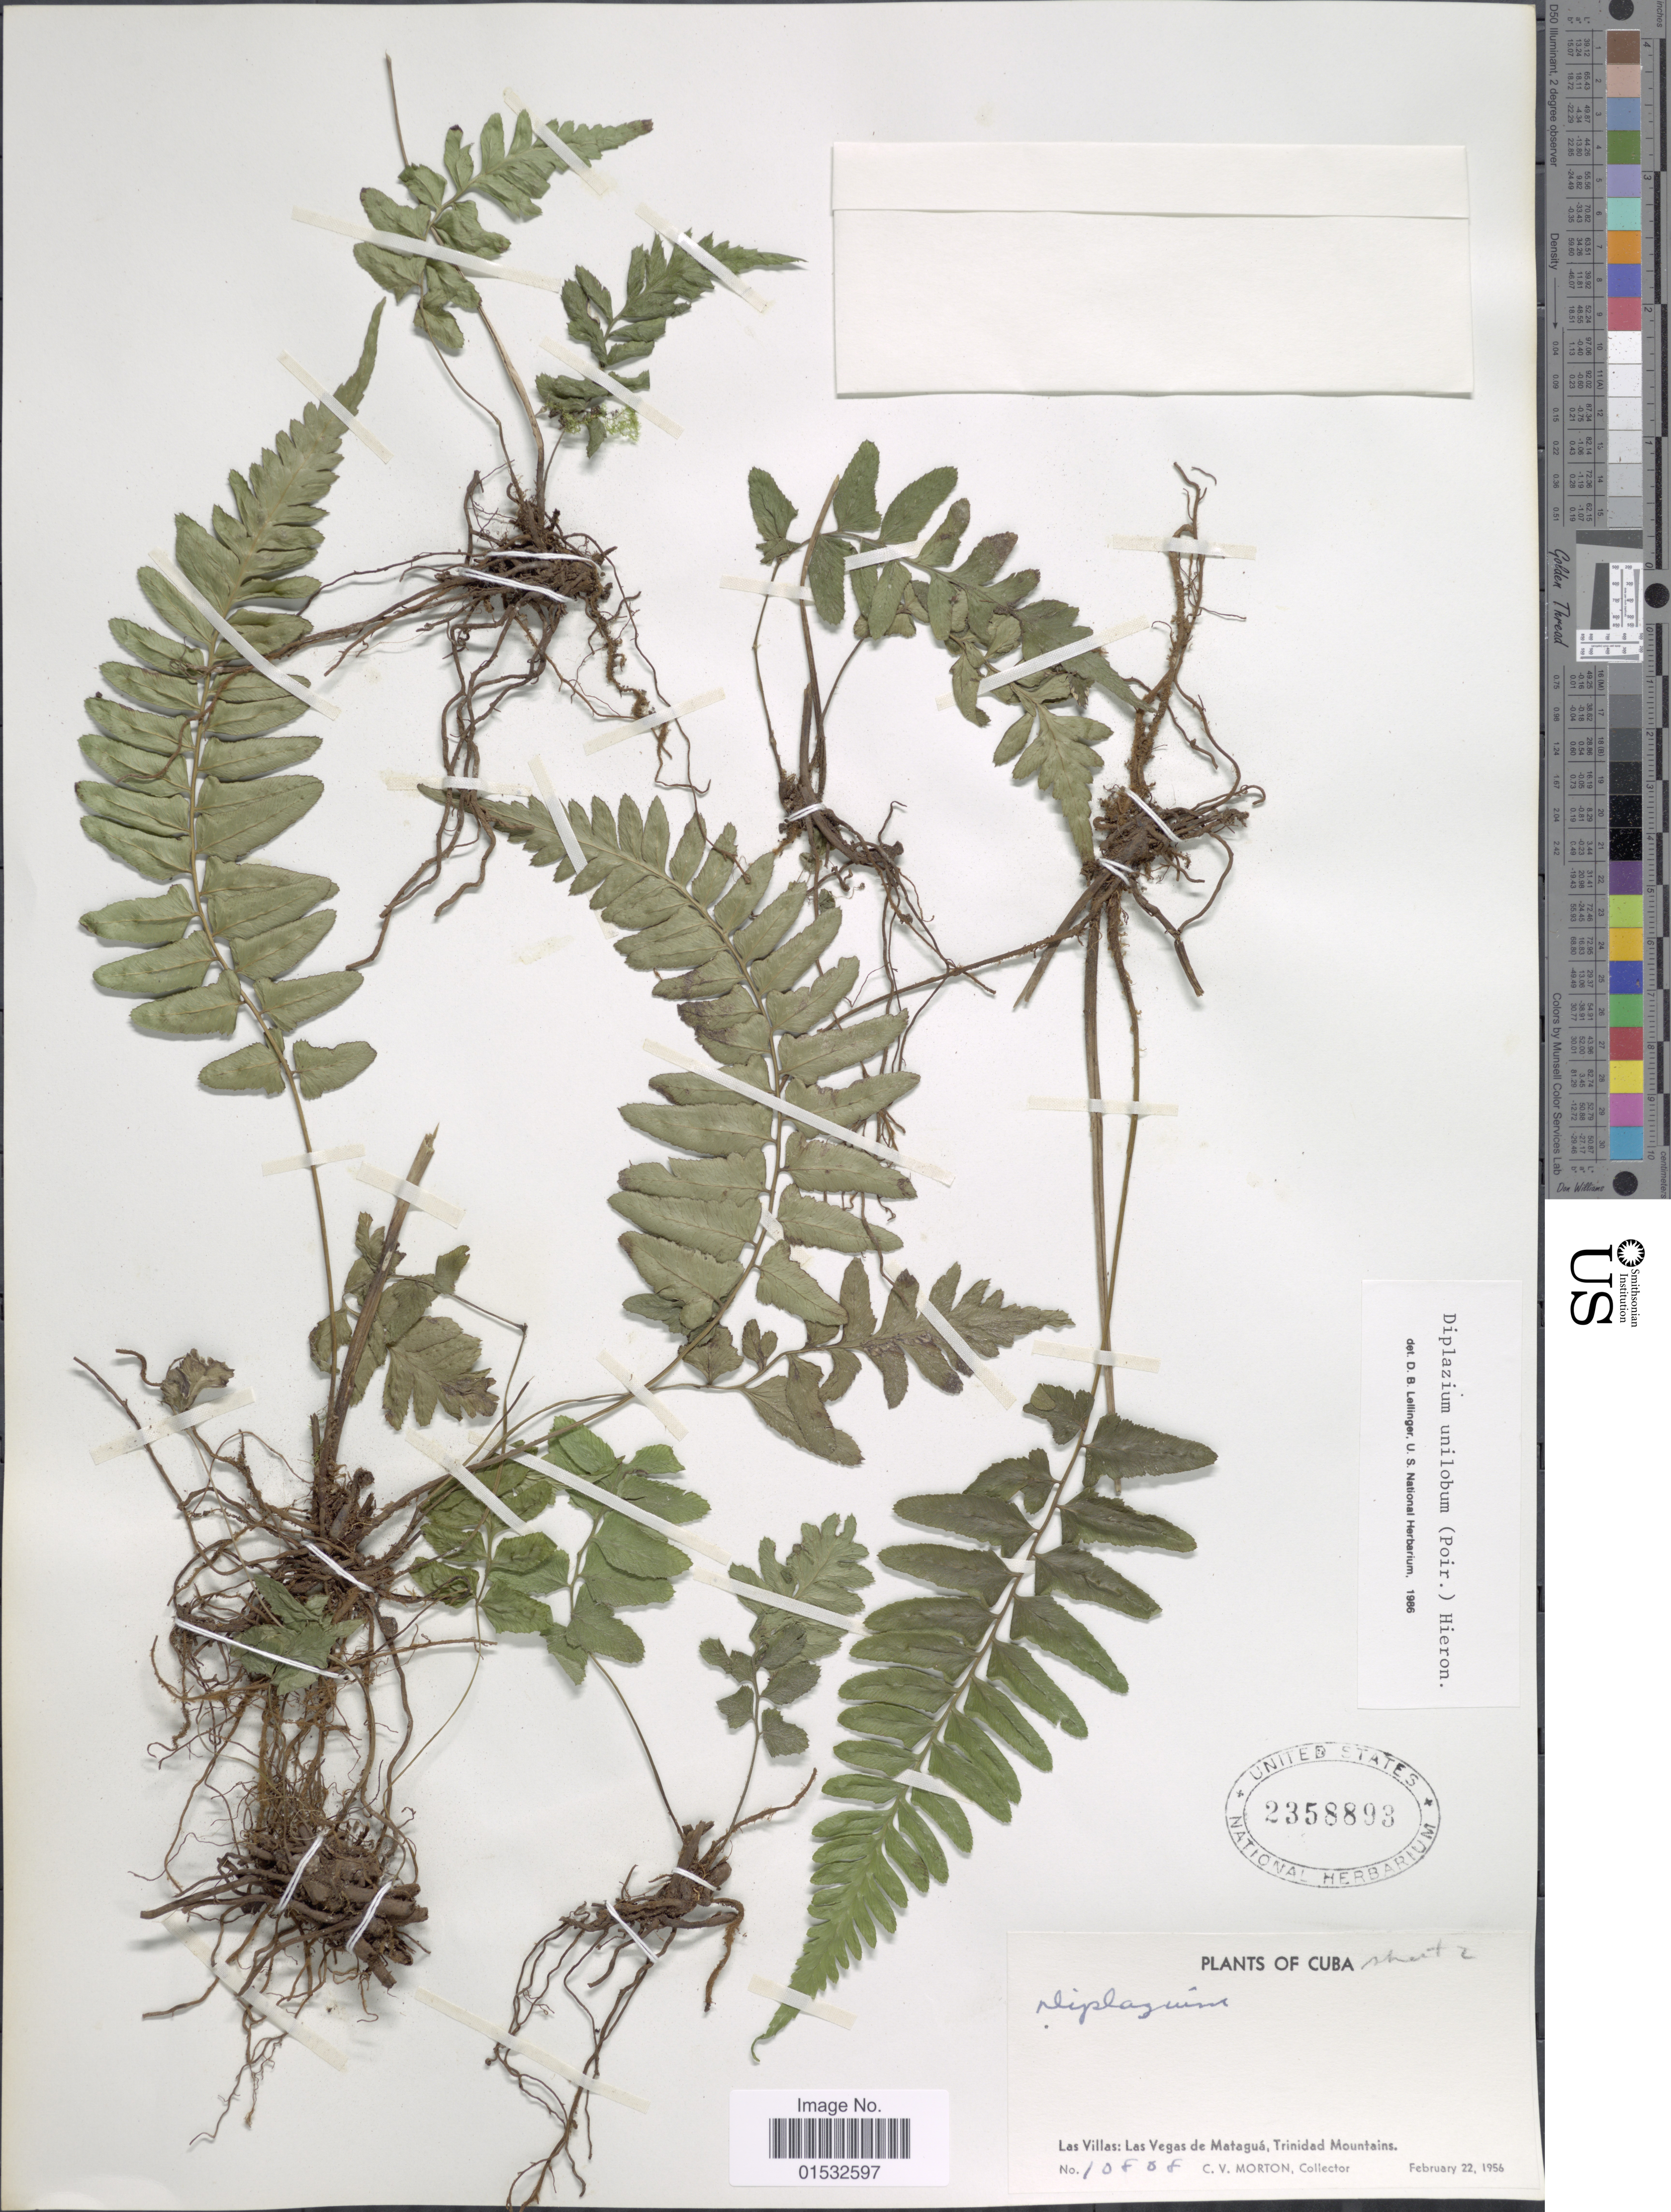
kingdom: Plantae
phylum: Tracheophyta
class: Polypodiopsida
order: Polypodiales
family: Athyriaceae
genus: Diplazium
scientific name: Diplazium unilobum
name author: (Poir.) Hieron.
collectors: C. V. Morton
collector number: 10808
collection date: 1956-02-22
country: Cuba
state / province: Las Villas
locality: Las Vegas de Mataguá, Trinidad Mountains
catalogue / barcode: US 2358893